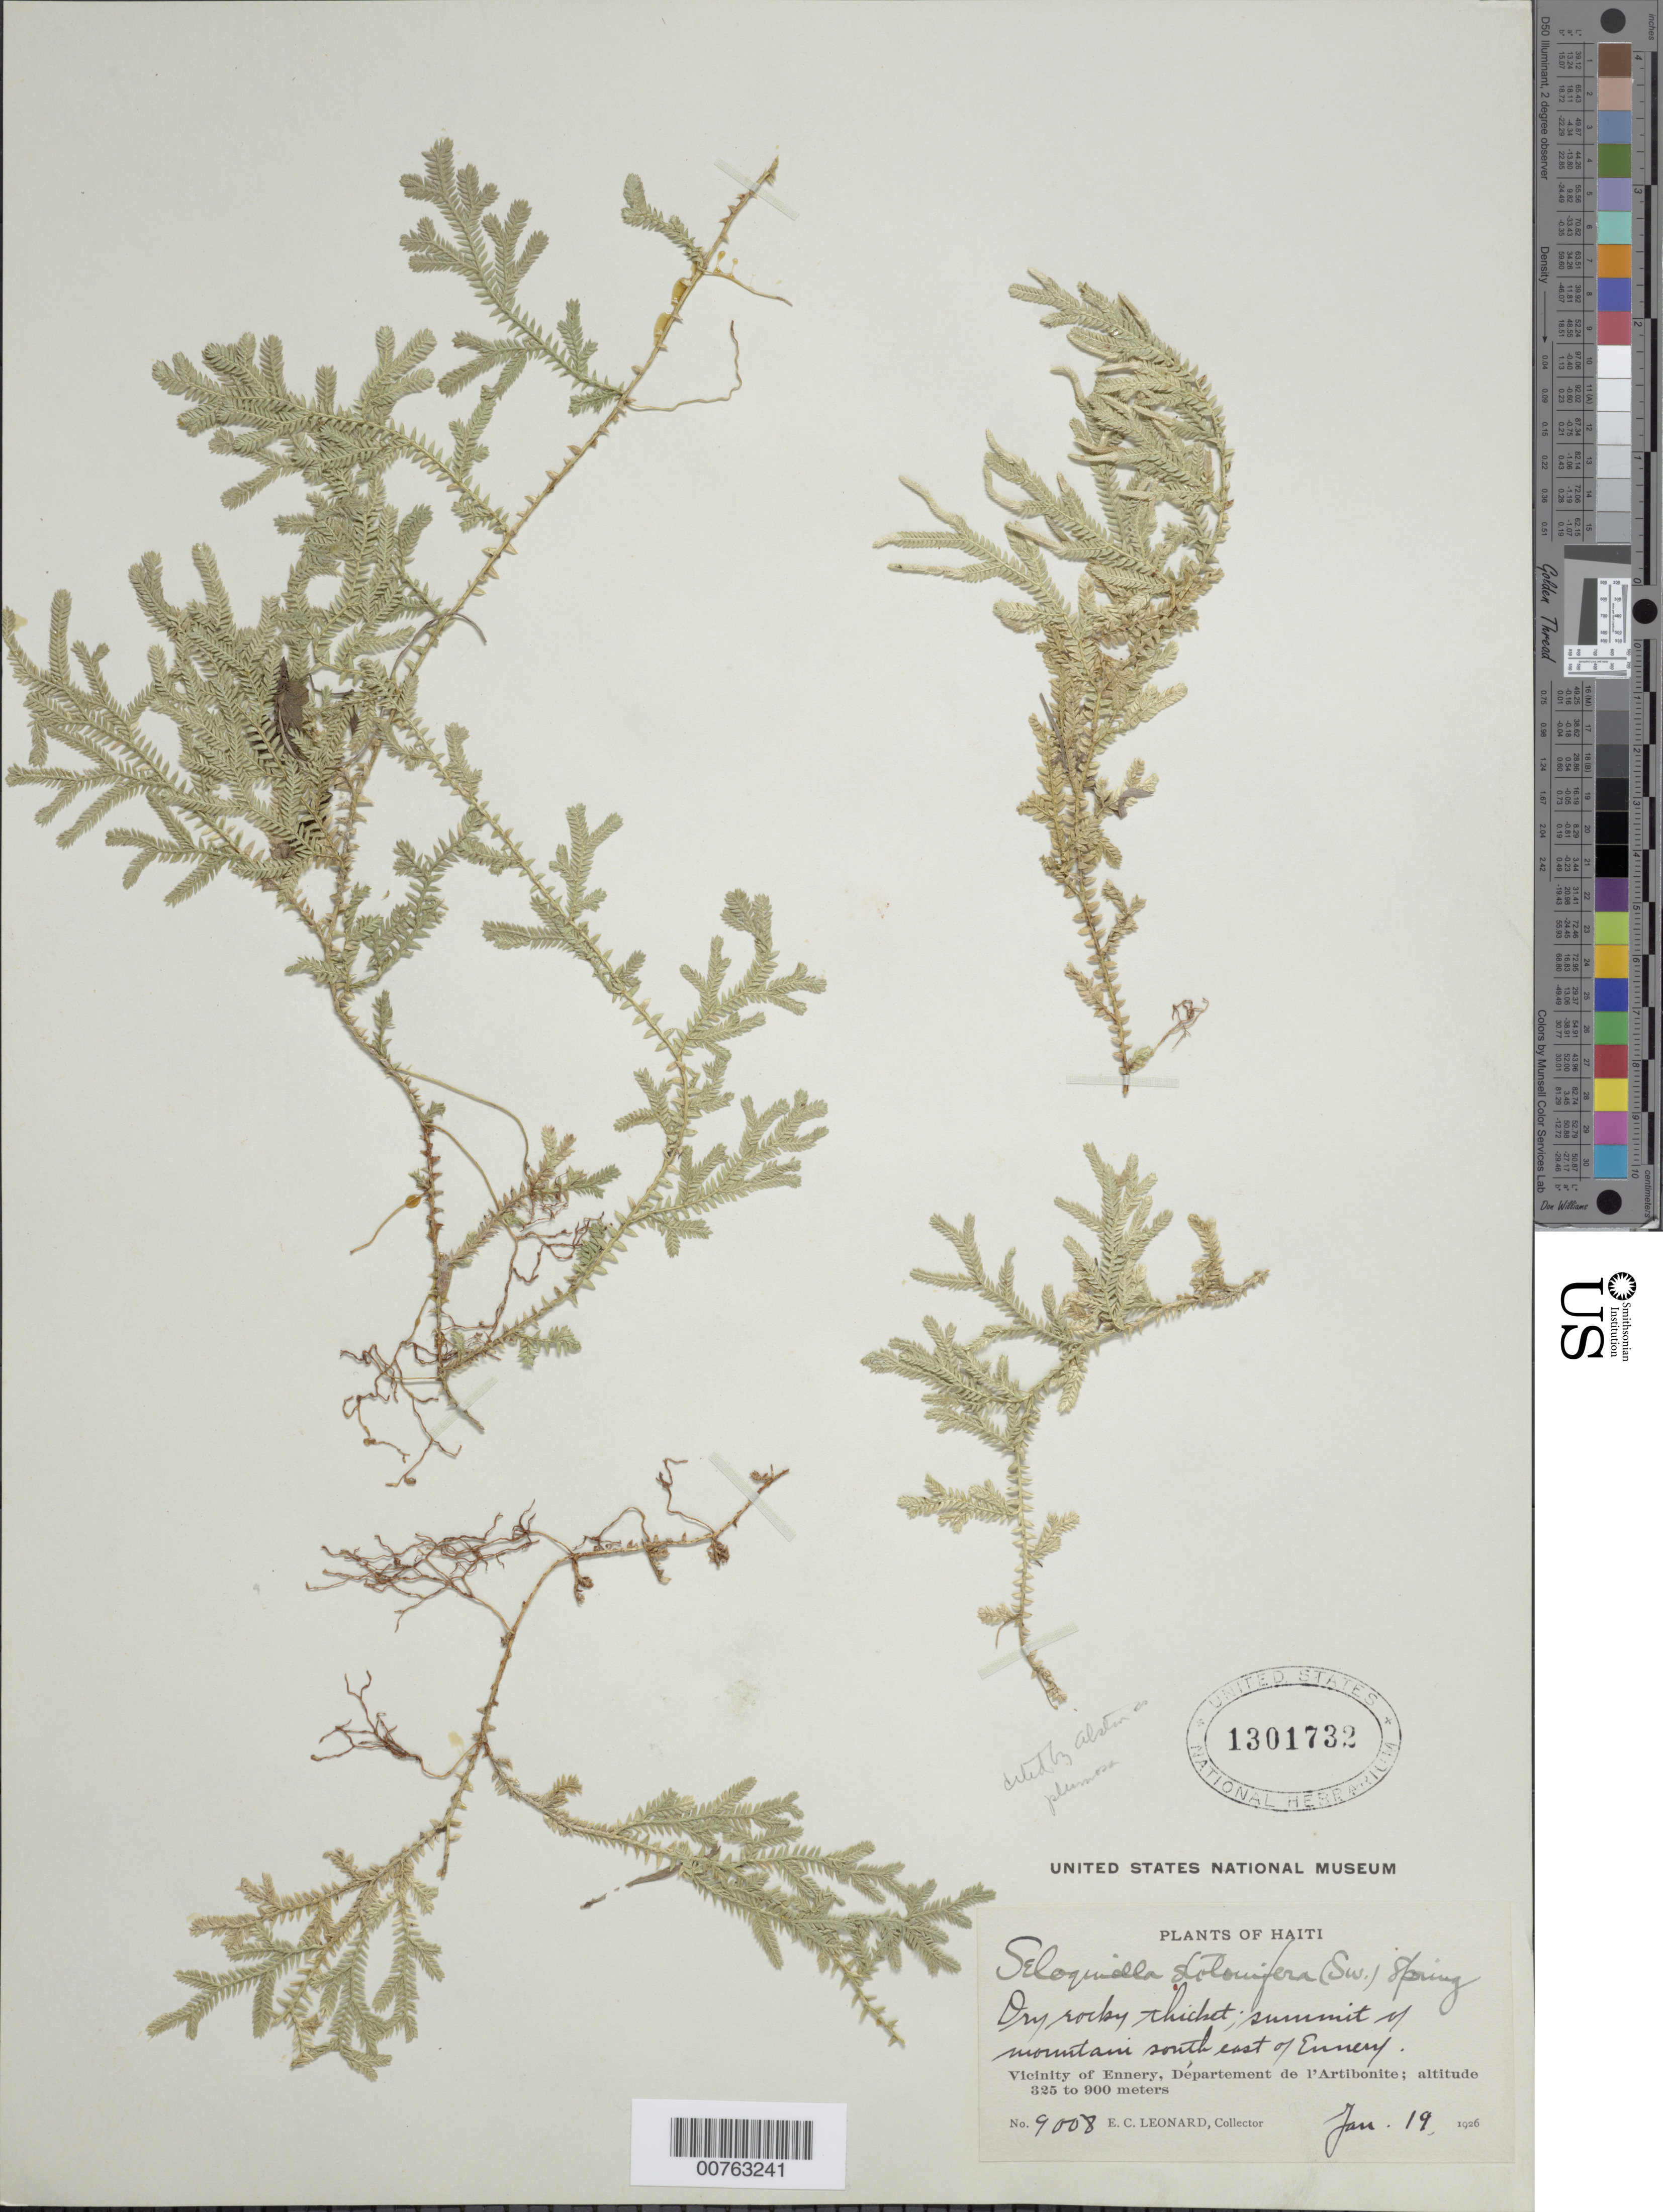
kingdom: Plantae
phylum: Tracheophyta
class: Lycopodiopsida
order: Selaginellales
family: Selaginellaceae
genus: Selaginella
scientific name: Selaginella plumosa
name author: (L.) C. Presl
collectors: E. C. Leonard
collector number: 9008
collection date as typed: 19 Jan 1926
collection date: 1926-01-19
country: Haiti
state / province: Artibonite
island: Hispaniola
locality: Vicinity of Ennery, Departement de l'Artibonite. Summit of mountain SE of Ennery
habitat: Dry rocky thicket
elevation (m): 325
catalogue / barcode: US 1301732